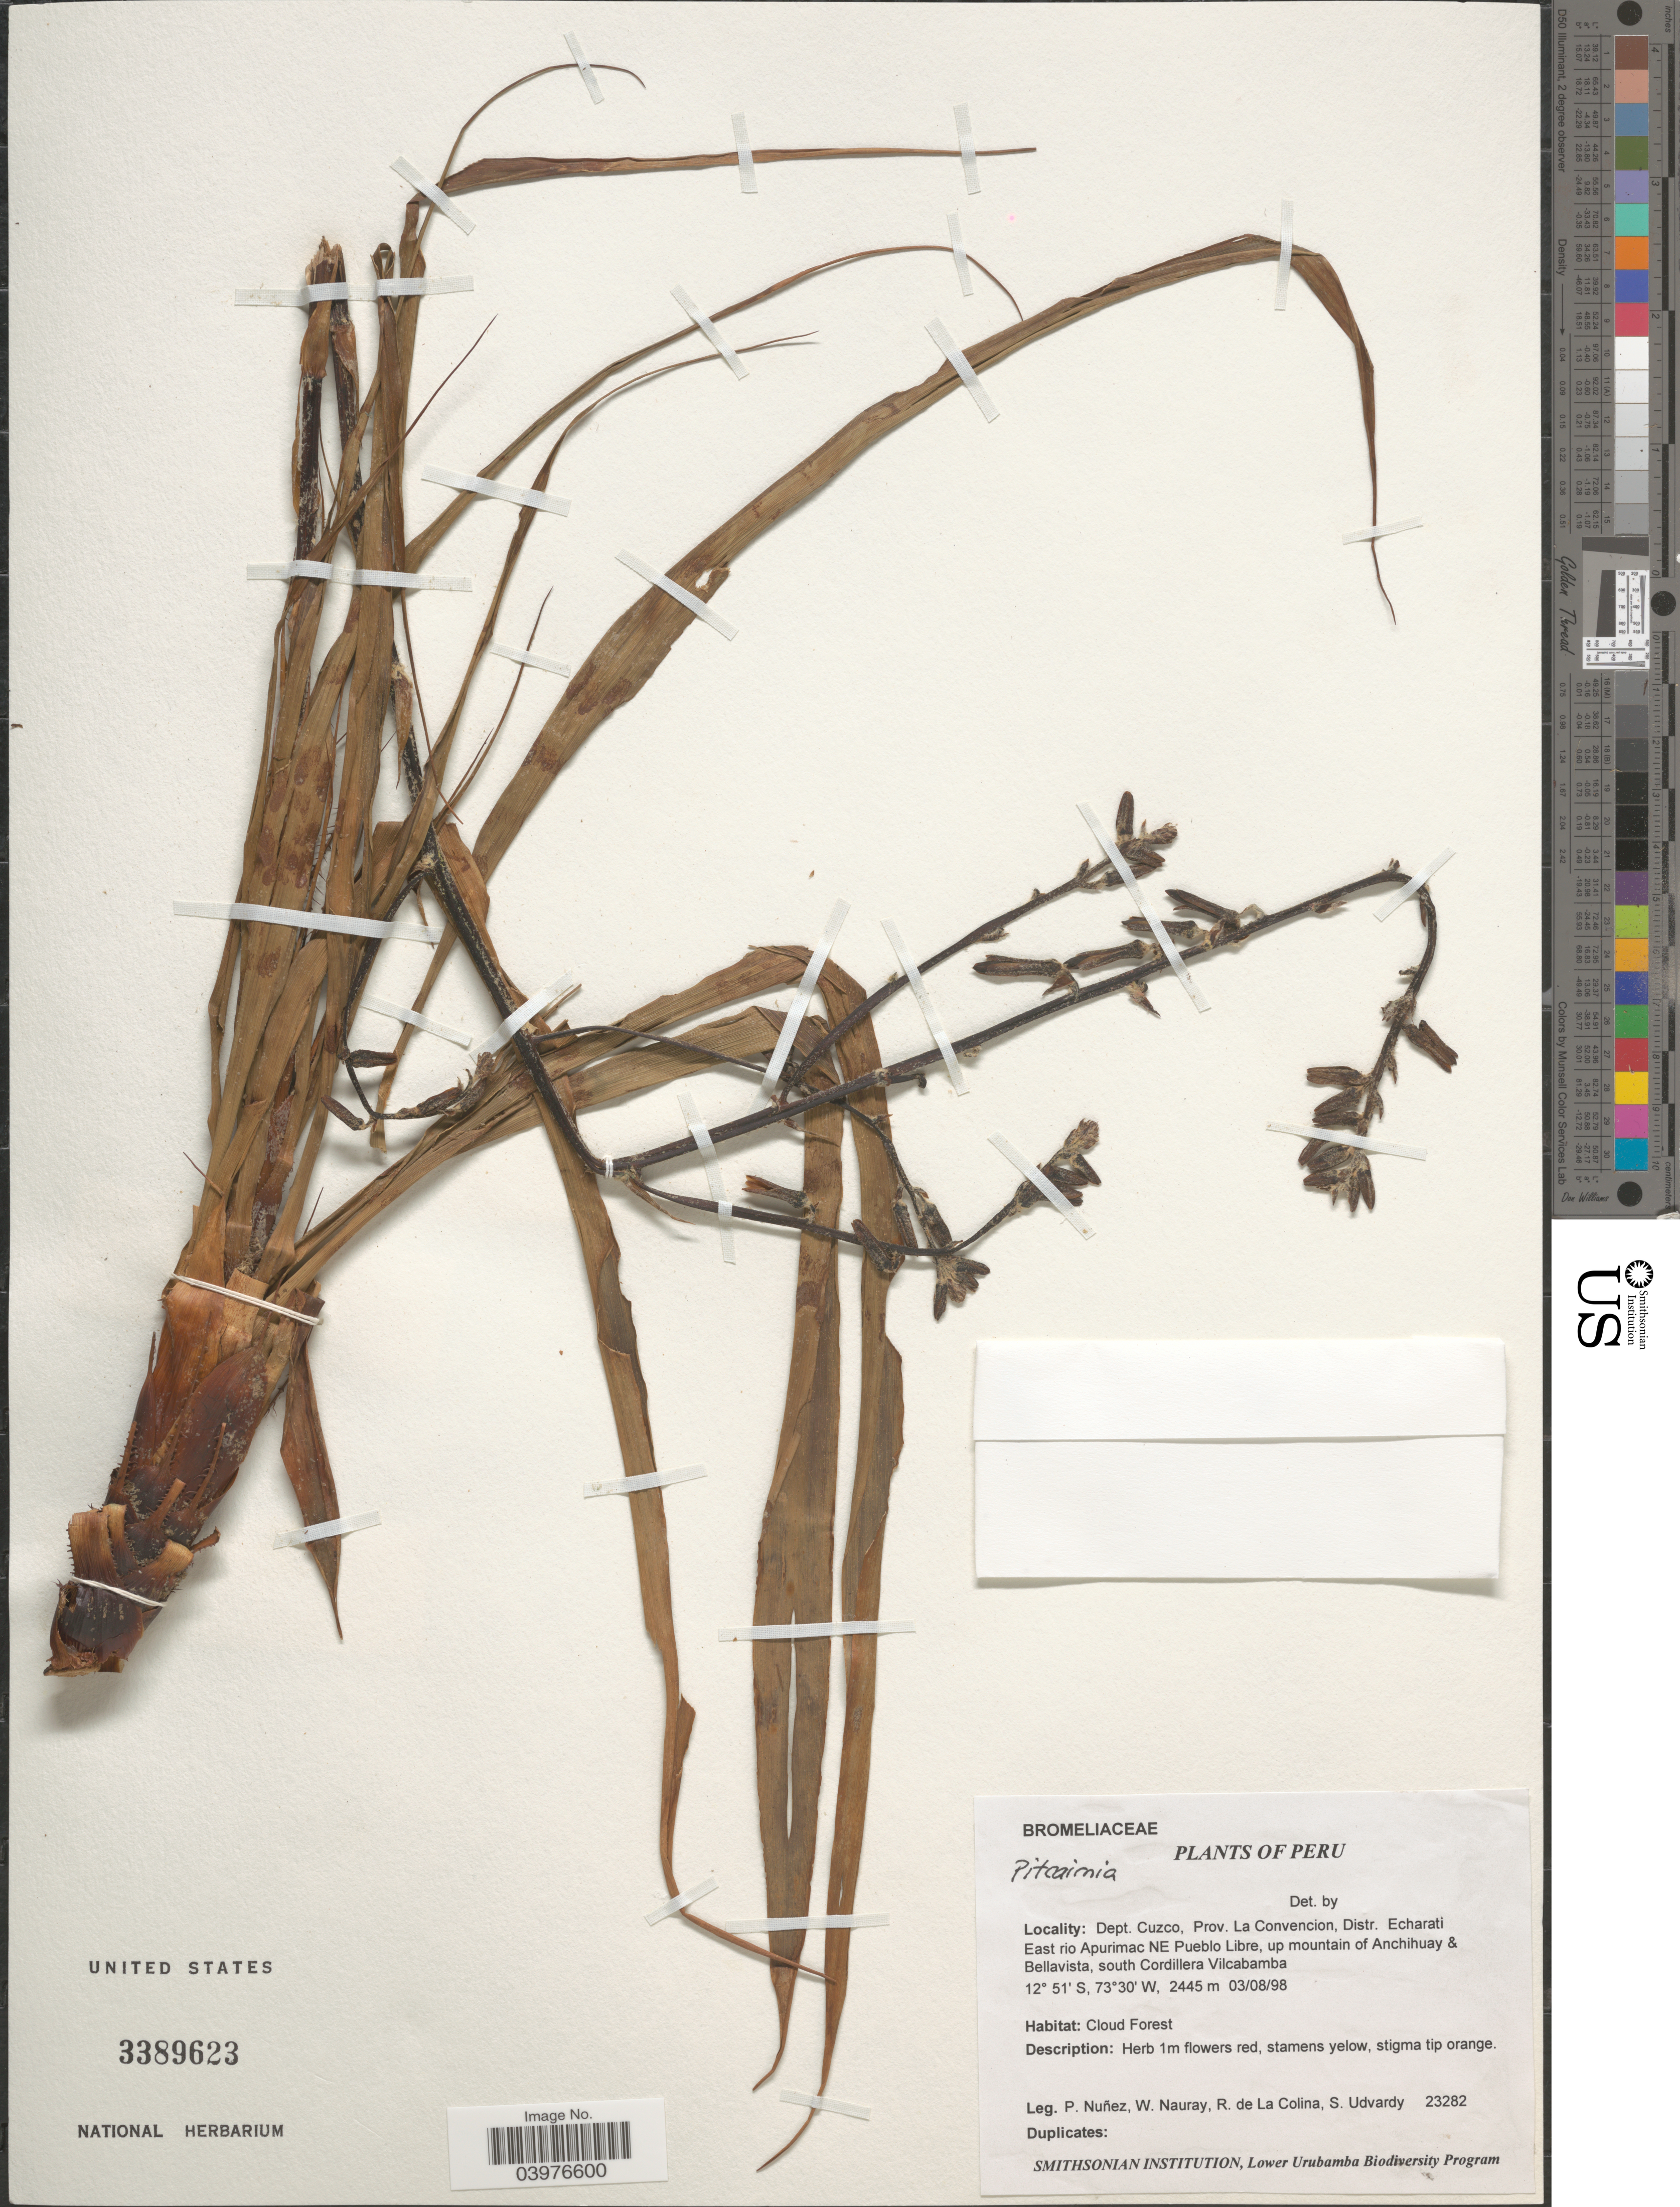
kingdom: Plantae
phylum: Tracheophyta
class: Liliopsida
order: Poales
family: Bromeliaceae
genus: Pitcairnia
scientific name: Pitcairnia sp.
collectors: P. Nuñez V., R. Colina & S. Udvardy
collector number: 23282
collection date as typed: Transcribed d/m/y: 3/8/98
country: Peru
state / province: Cusco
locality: Dept. Cuzco, Prov. La Convencion, Distr. Echarati. East rio Apurimac NE Pueblo Libre, up mountain of Anchihuay & Bellavista, south Cordillera Vilcabamba.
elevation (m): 2445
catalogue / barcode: US 3389623